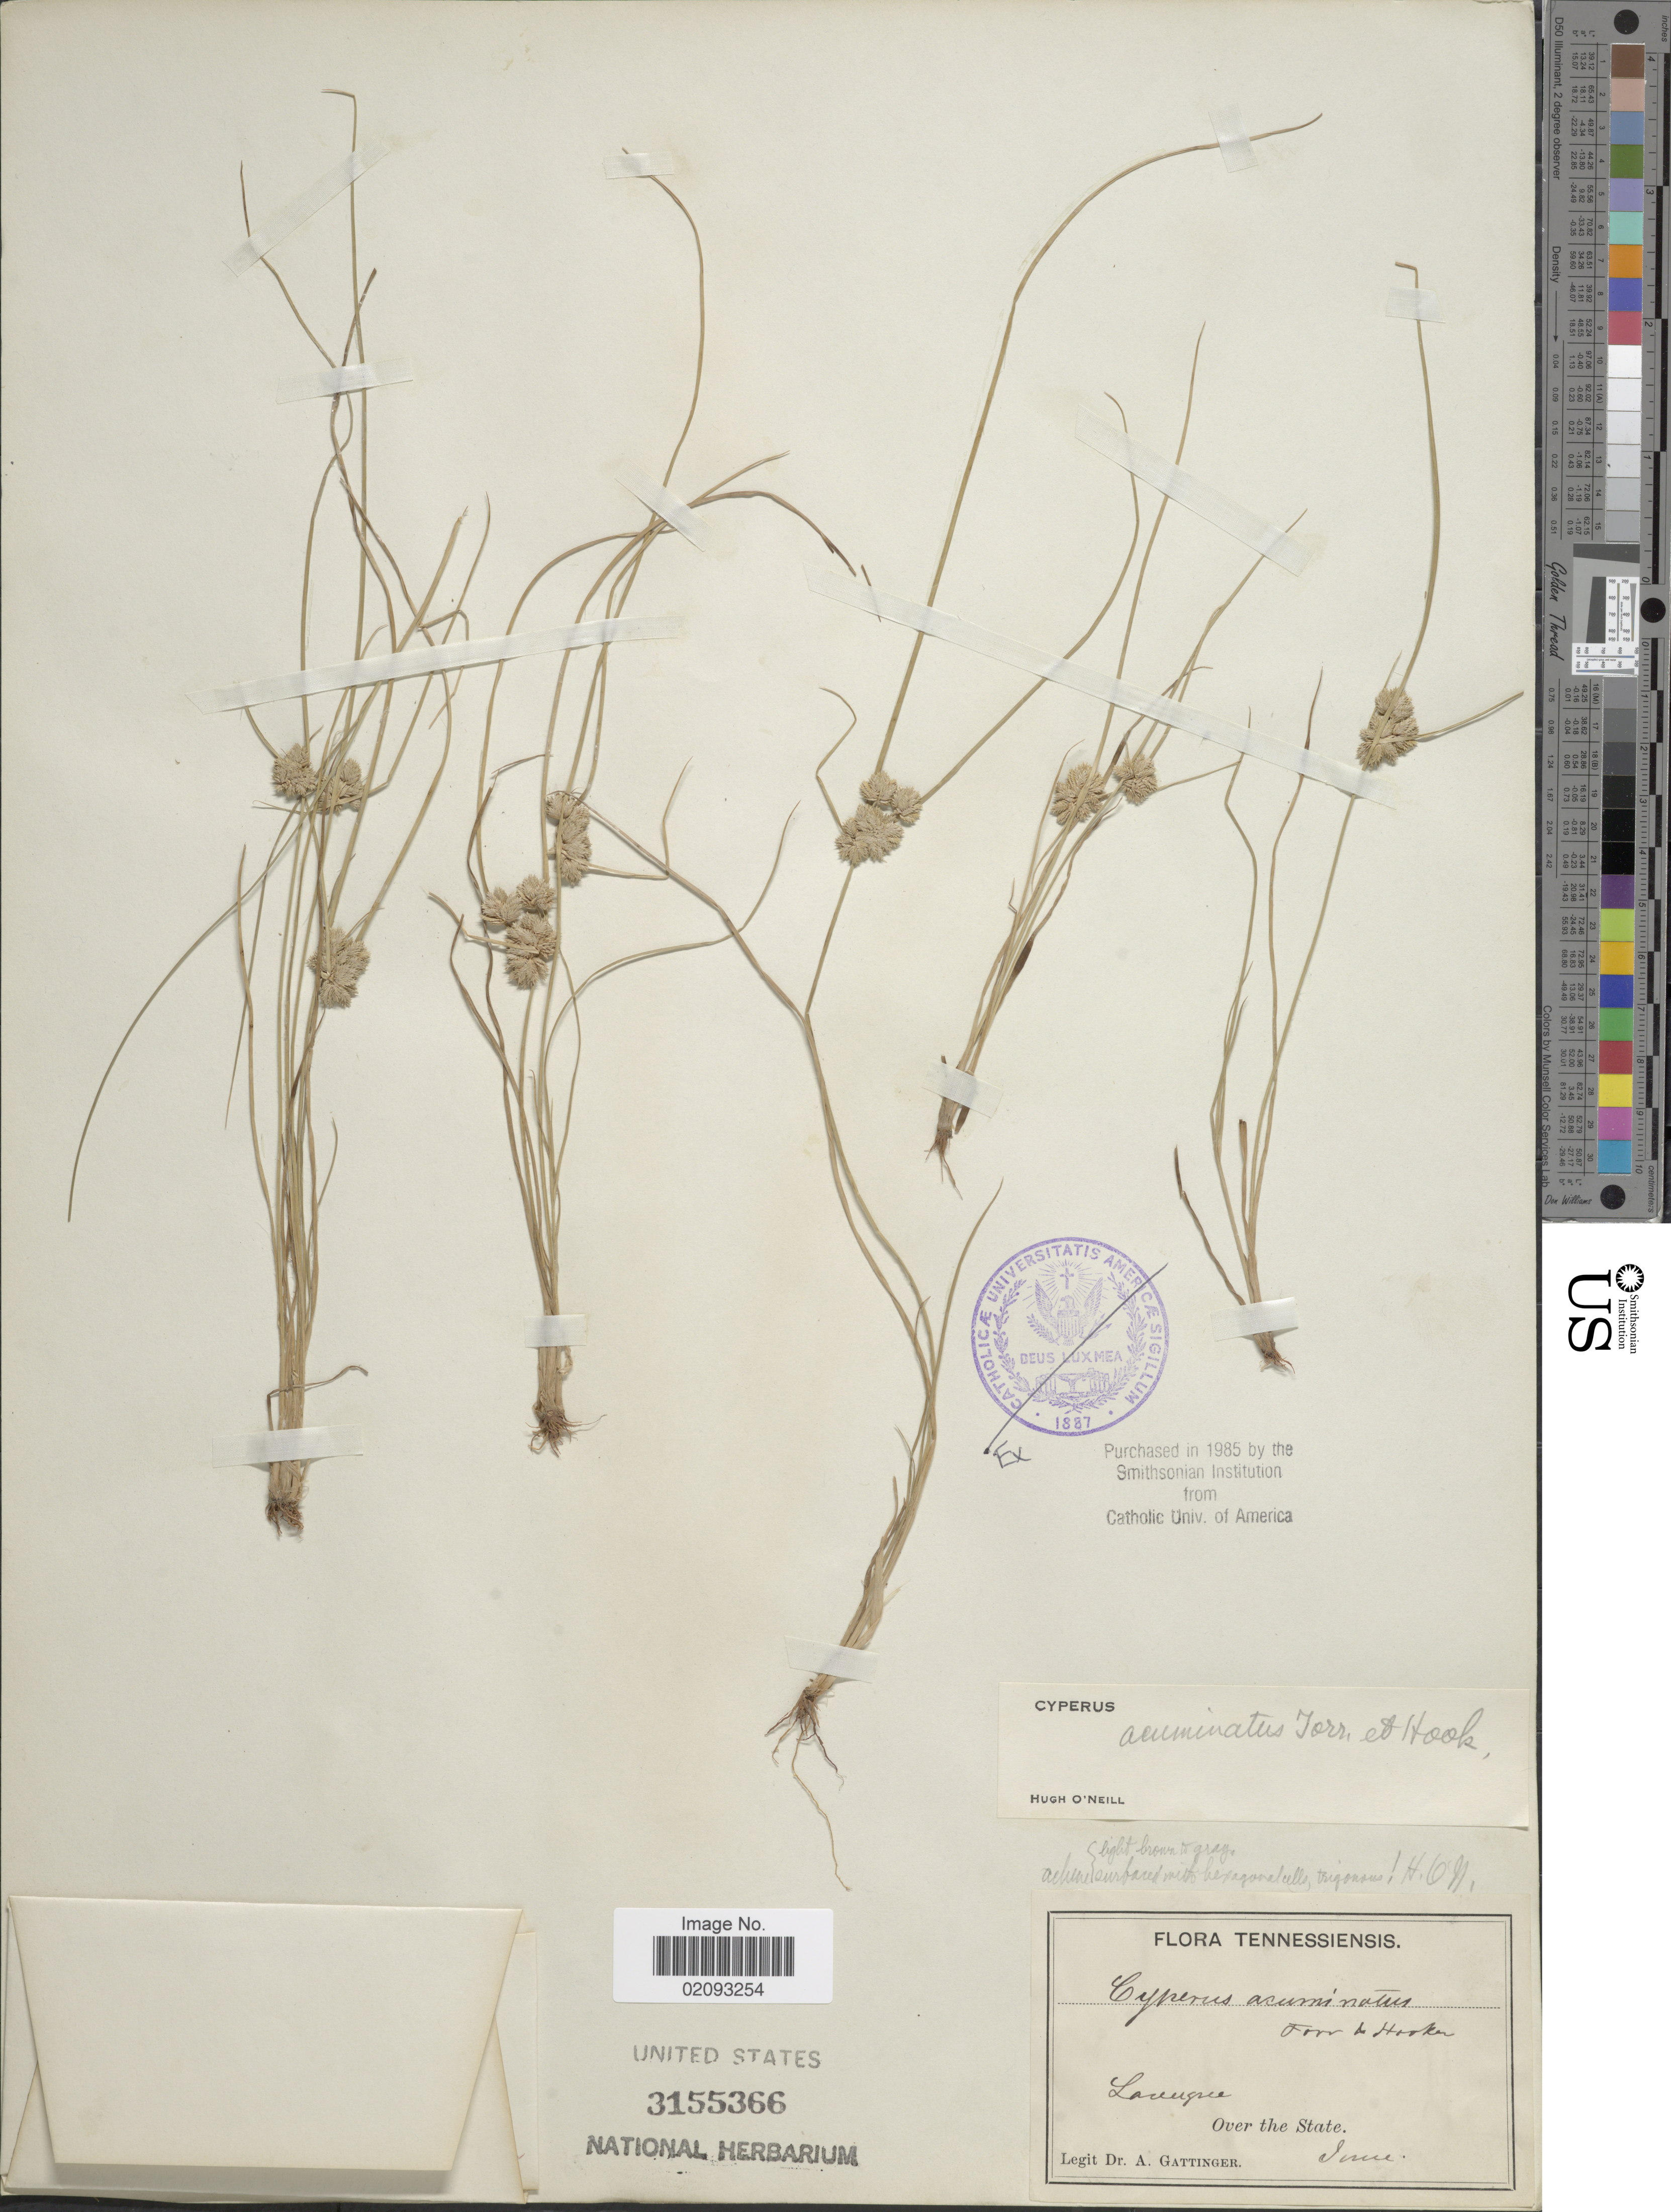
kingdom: Plantae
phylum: Tracheophyta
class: Liliopsida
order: Poales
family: Cyperaceae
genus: Cyperus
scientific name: Cyperus acuminatus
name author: Torr. & Hook.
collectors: A. Gattinger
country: United States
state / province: Tennessee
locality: Lavergne, Over the State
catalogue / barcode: US 3155366